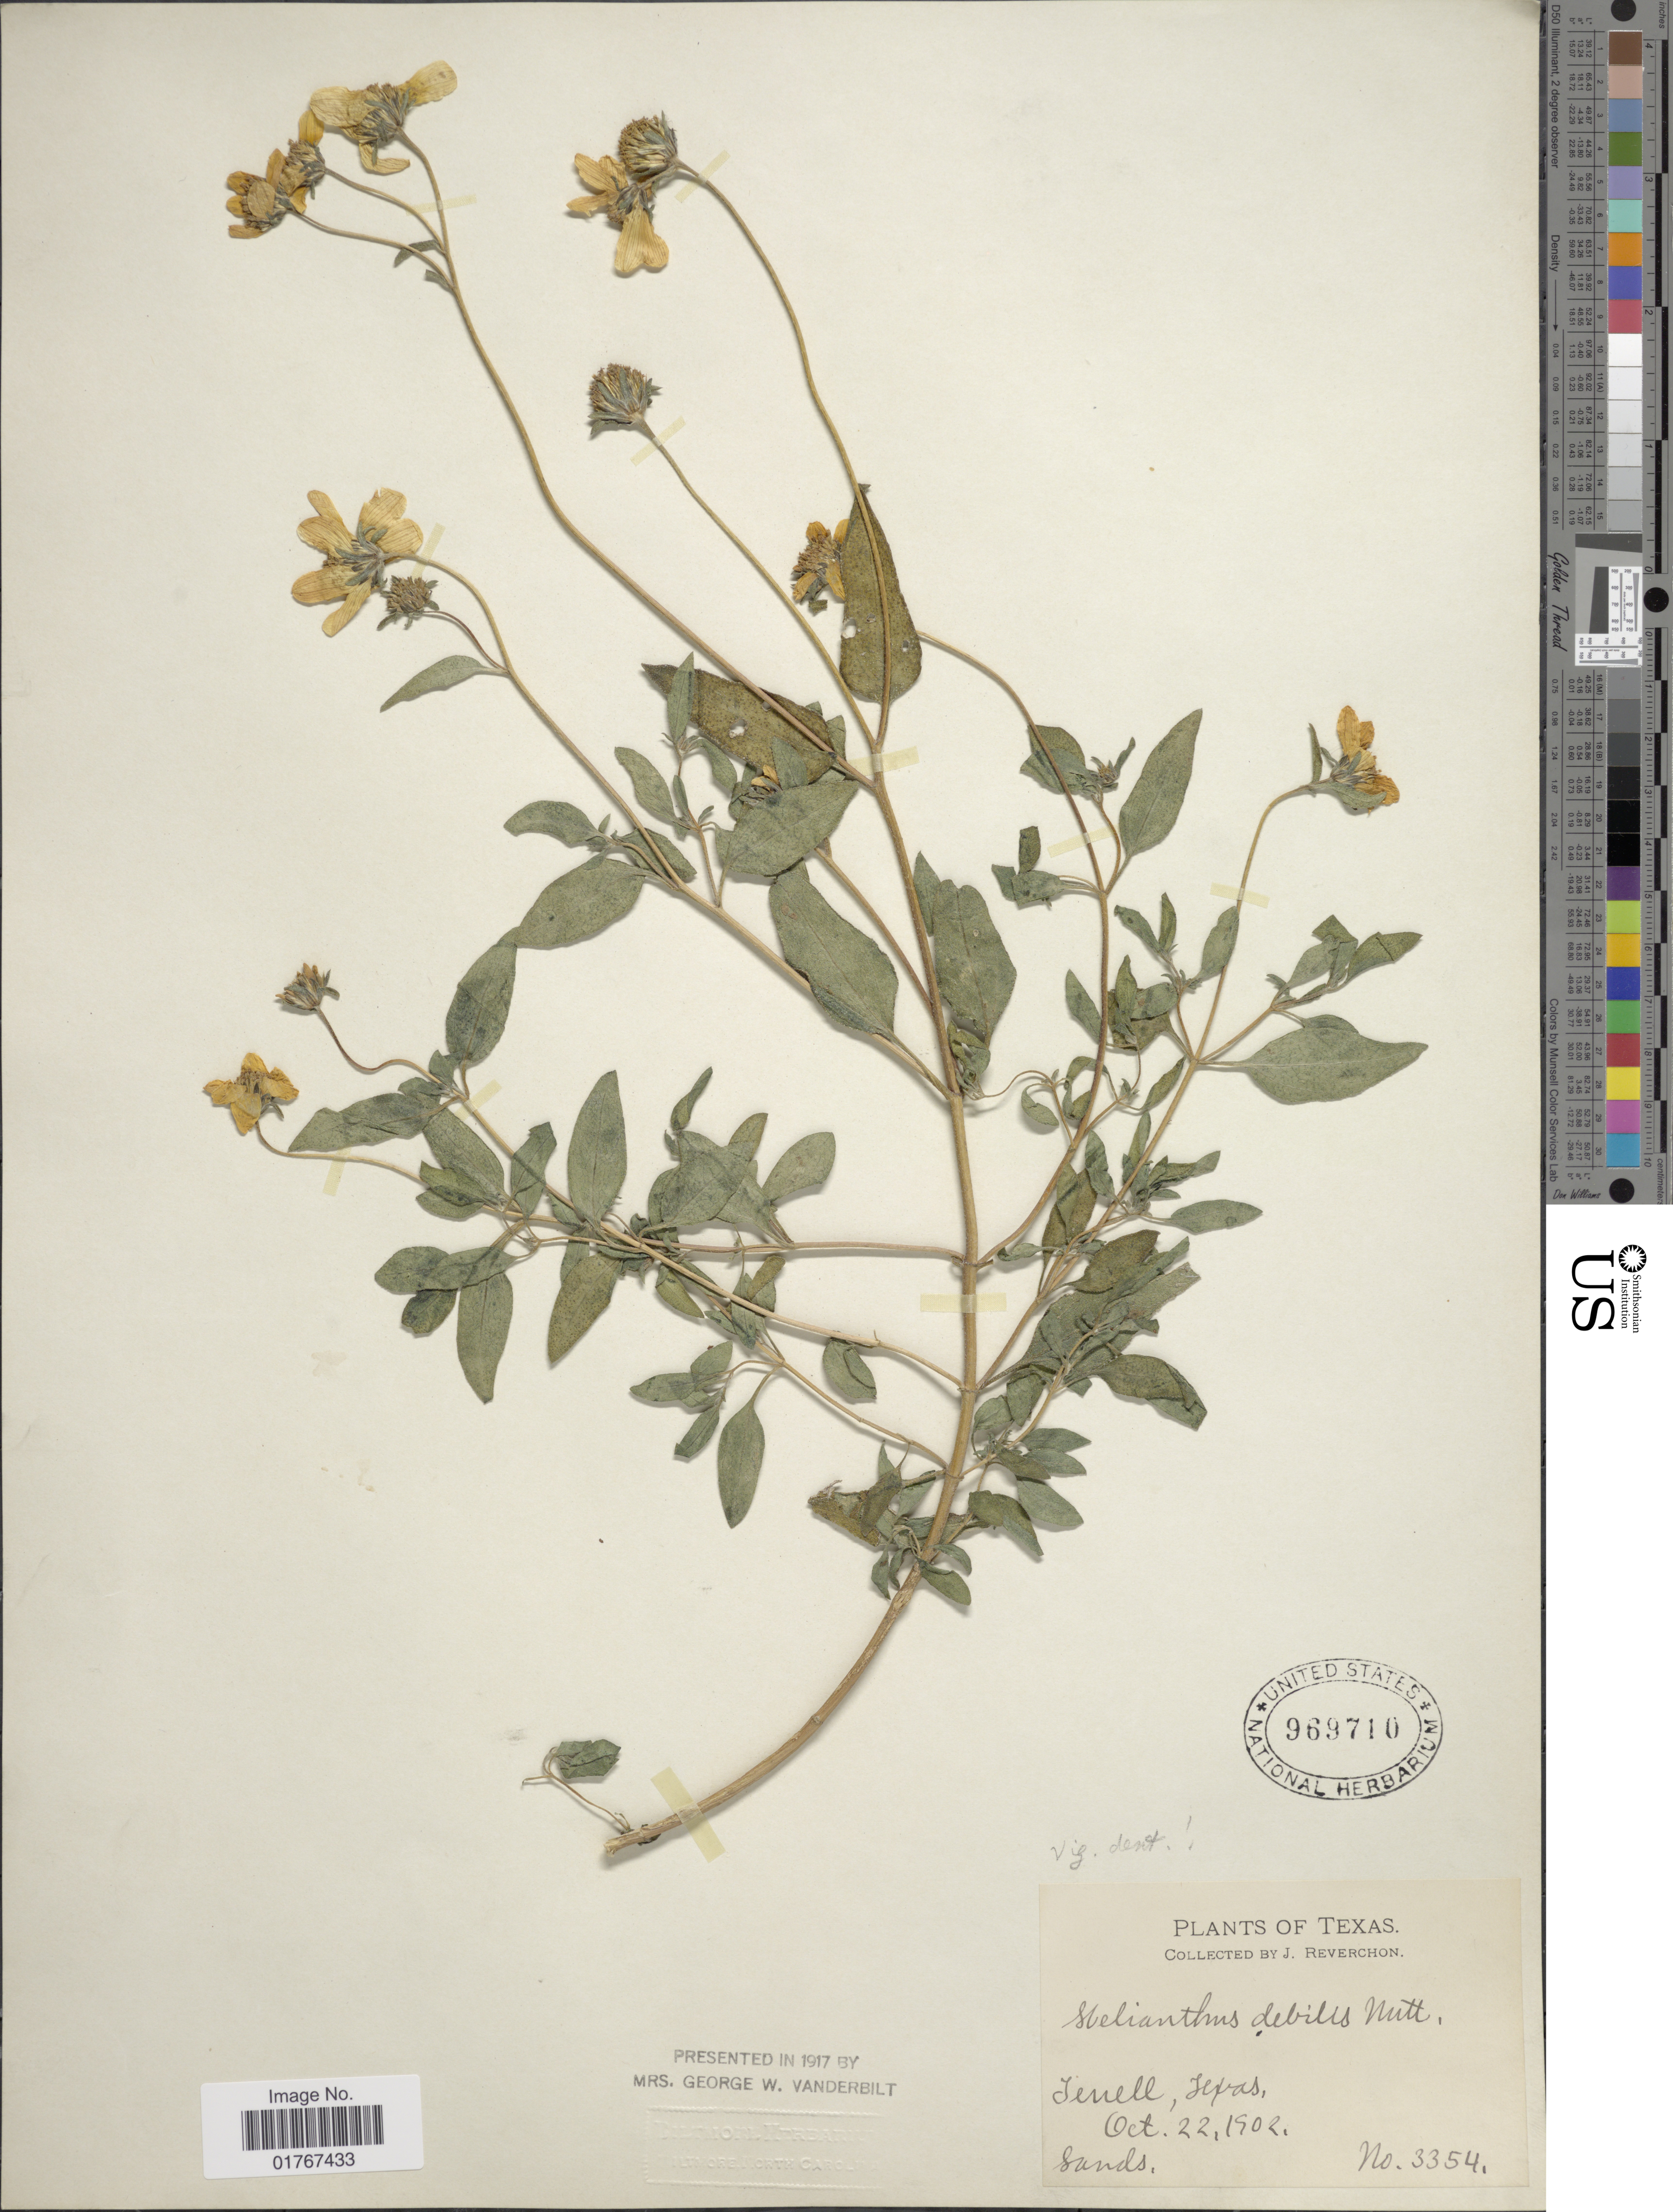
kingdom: Plantae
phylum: Tracheophyta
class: Magnoliopsida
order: Asterales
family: Asteraceae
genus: Viguiera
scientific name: Viguiera dentata var. brevipes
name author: (DC.) S.F. Blake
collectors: J. Reverchon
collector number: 3354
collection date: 1902-10-22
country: United States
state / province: Texas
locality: Jenell, Texas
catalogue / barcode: US 969710